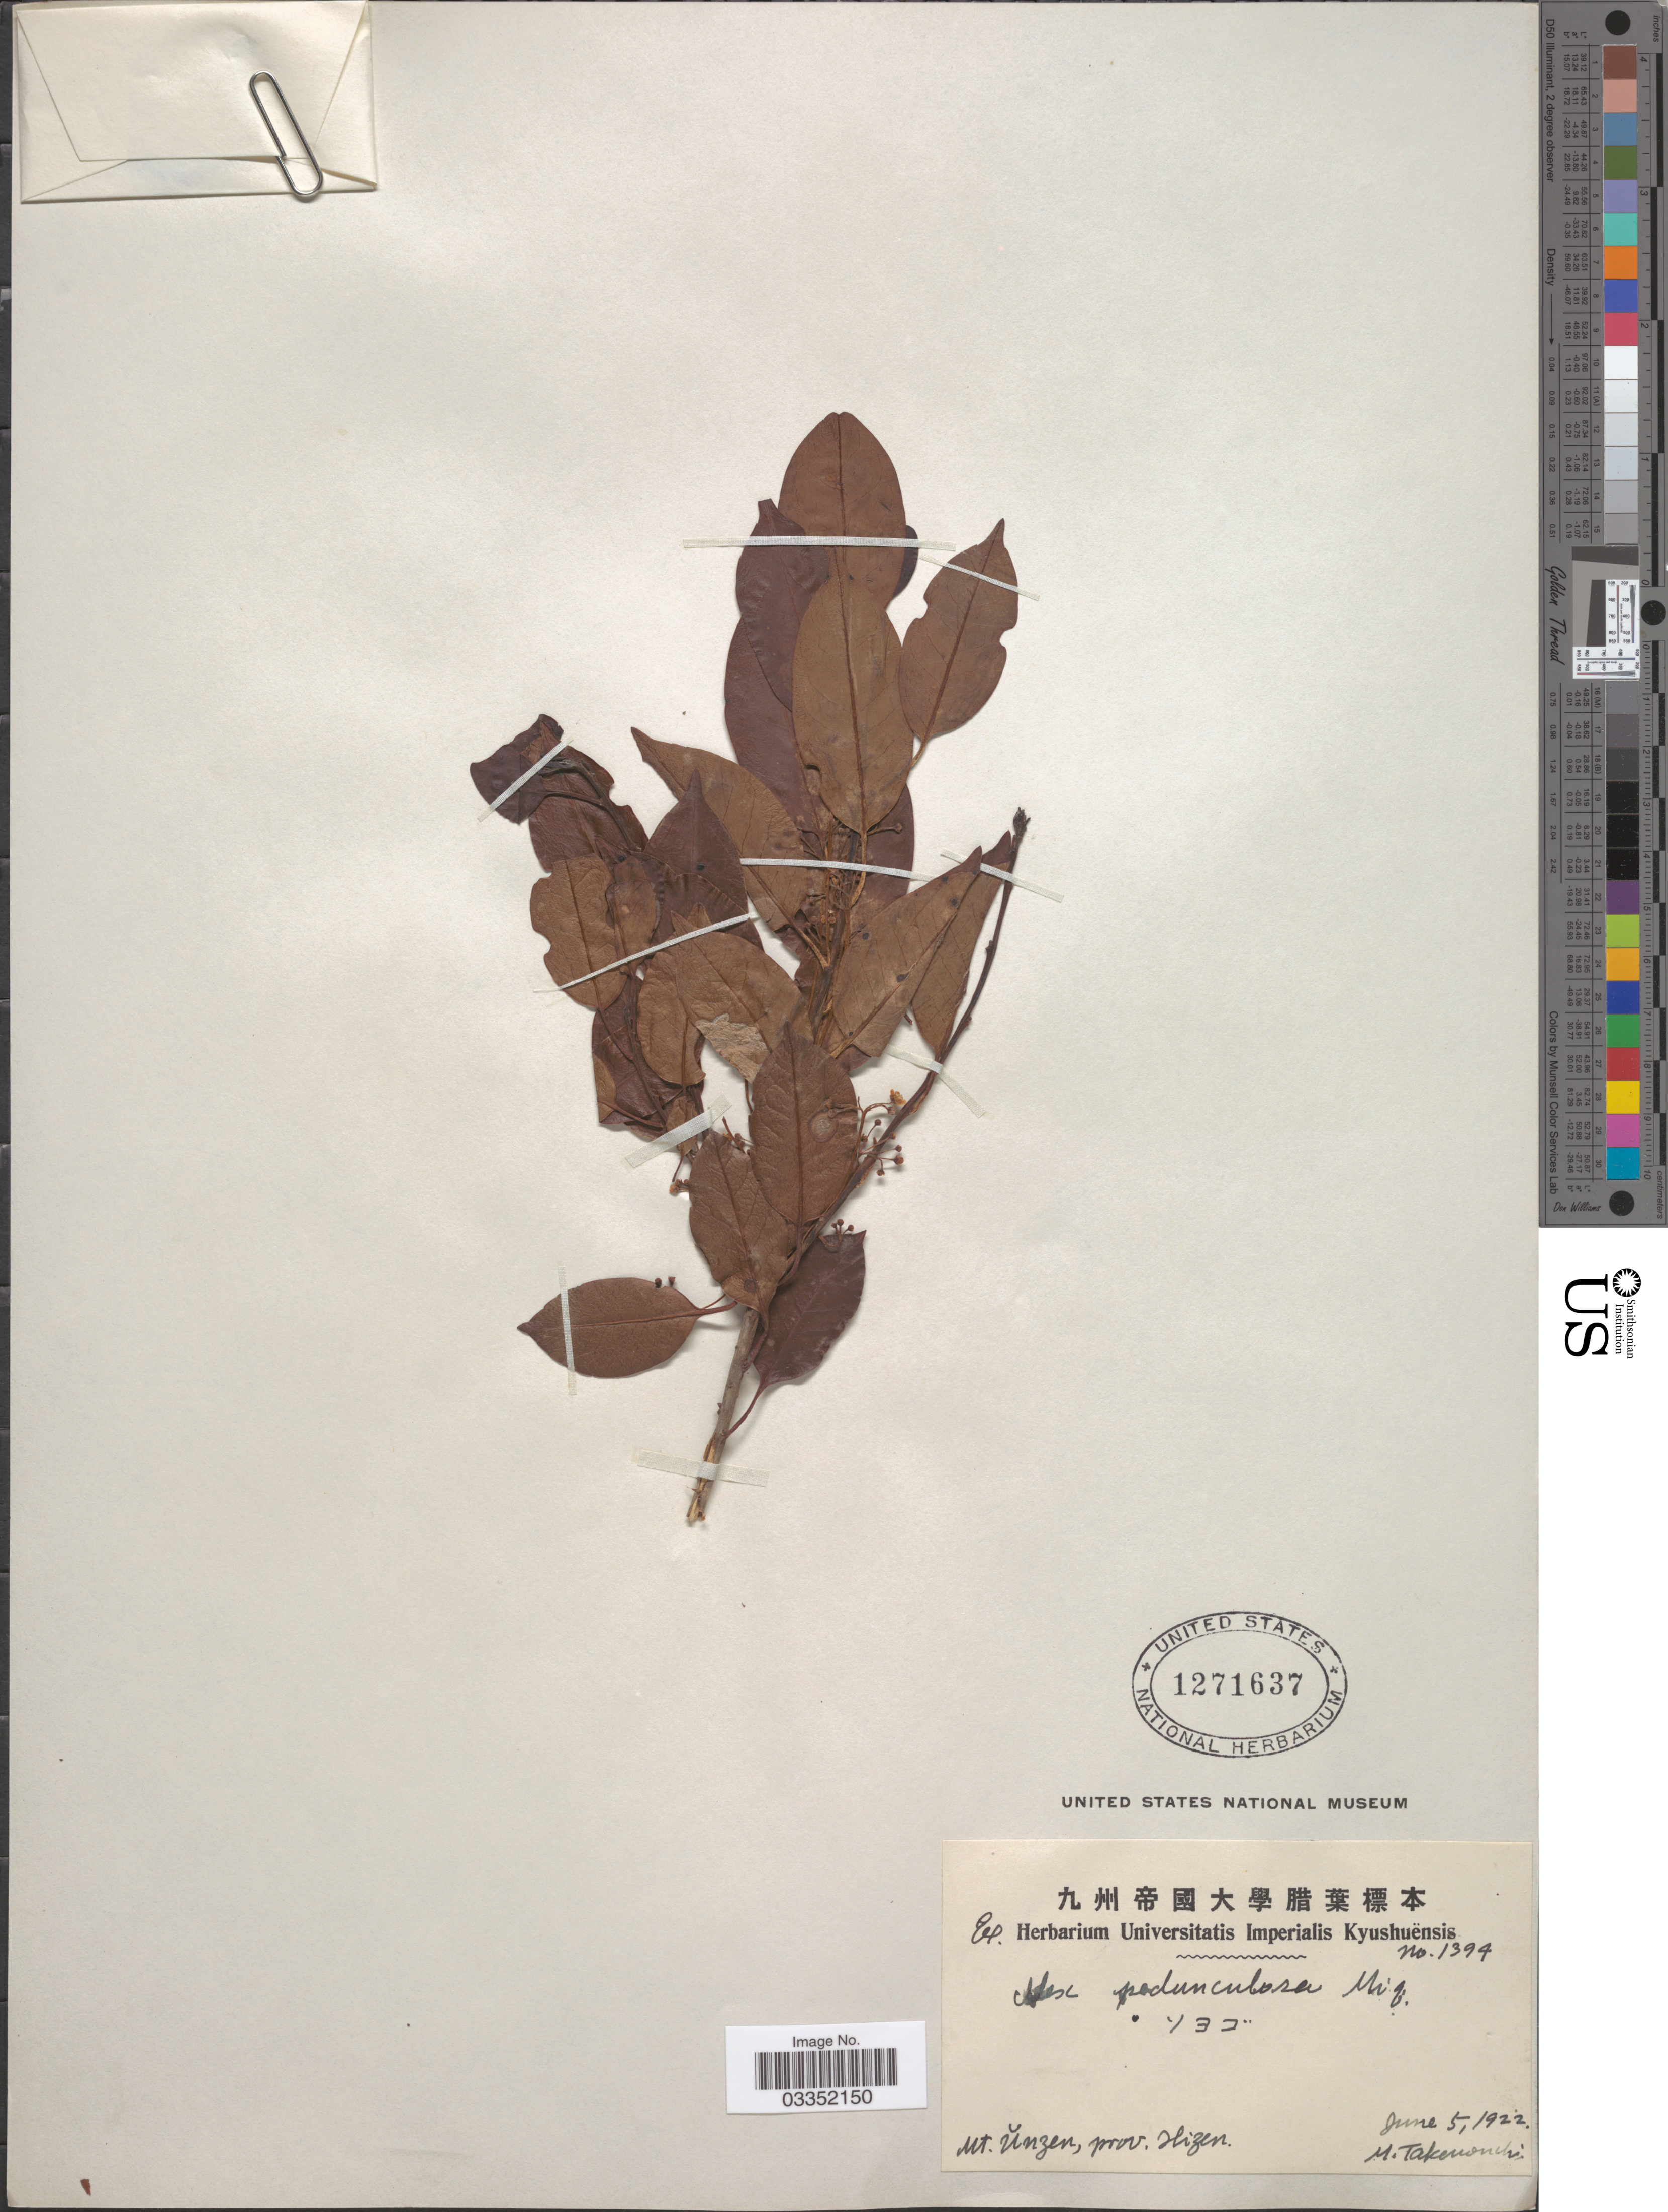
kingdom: Plantae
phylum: Tracheophyta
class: Magnoliopsida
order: Aquifoliales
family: Aquifoliaceae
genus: Ilex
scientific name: Ilex pedunculosa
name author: Miq.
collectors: M. Takenonchi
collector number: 1394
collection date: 1922-06-05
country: Japan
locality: Mt. Ŭnzen, prov. Hizen.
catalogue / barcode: US 1271637